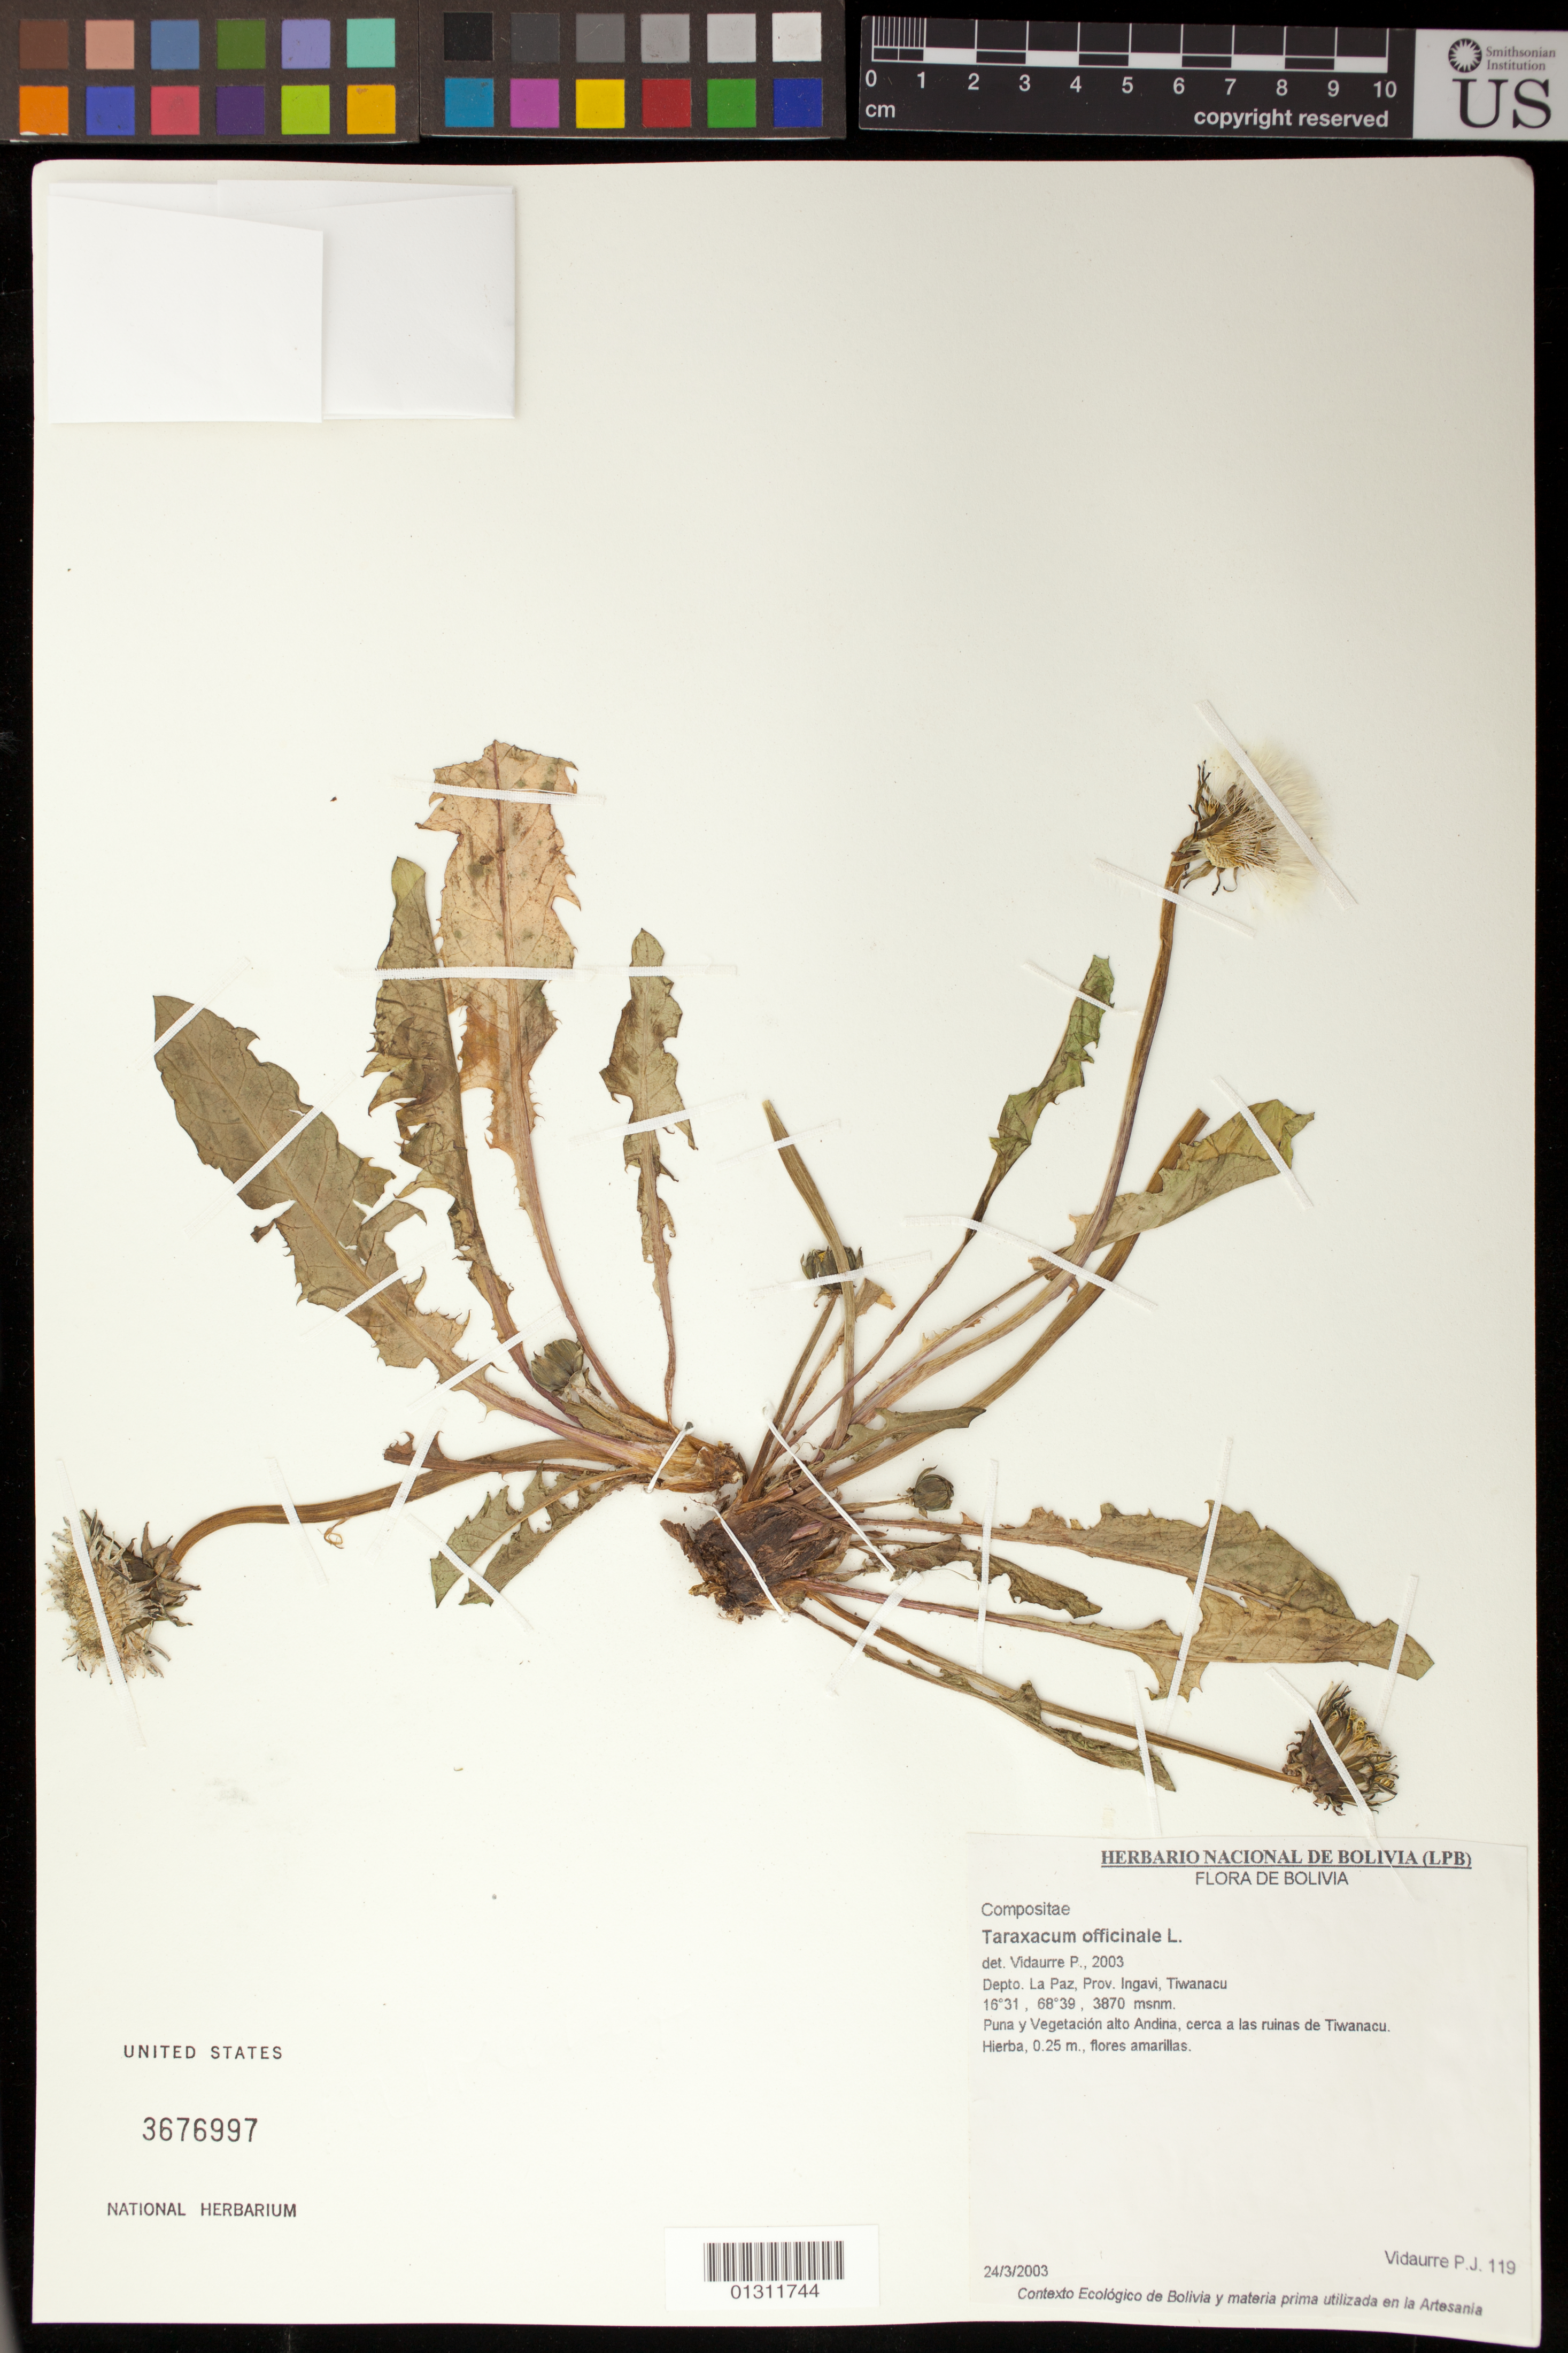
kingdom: Plantae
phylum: Tracheophyta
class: Magnoliopsida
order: Asterales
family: Asteraceae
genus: Taraxacum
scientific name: Taraxacum officinale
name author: G.H. Weber ex F.H. Wigg.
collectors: P. Vidaurre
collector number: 119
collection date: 2003-03-24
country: Bolivia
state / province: La Paz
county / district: Ingave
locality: Tiwanacu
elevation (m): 3870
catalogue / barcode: US 3676997